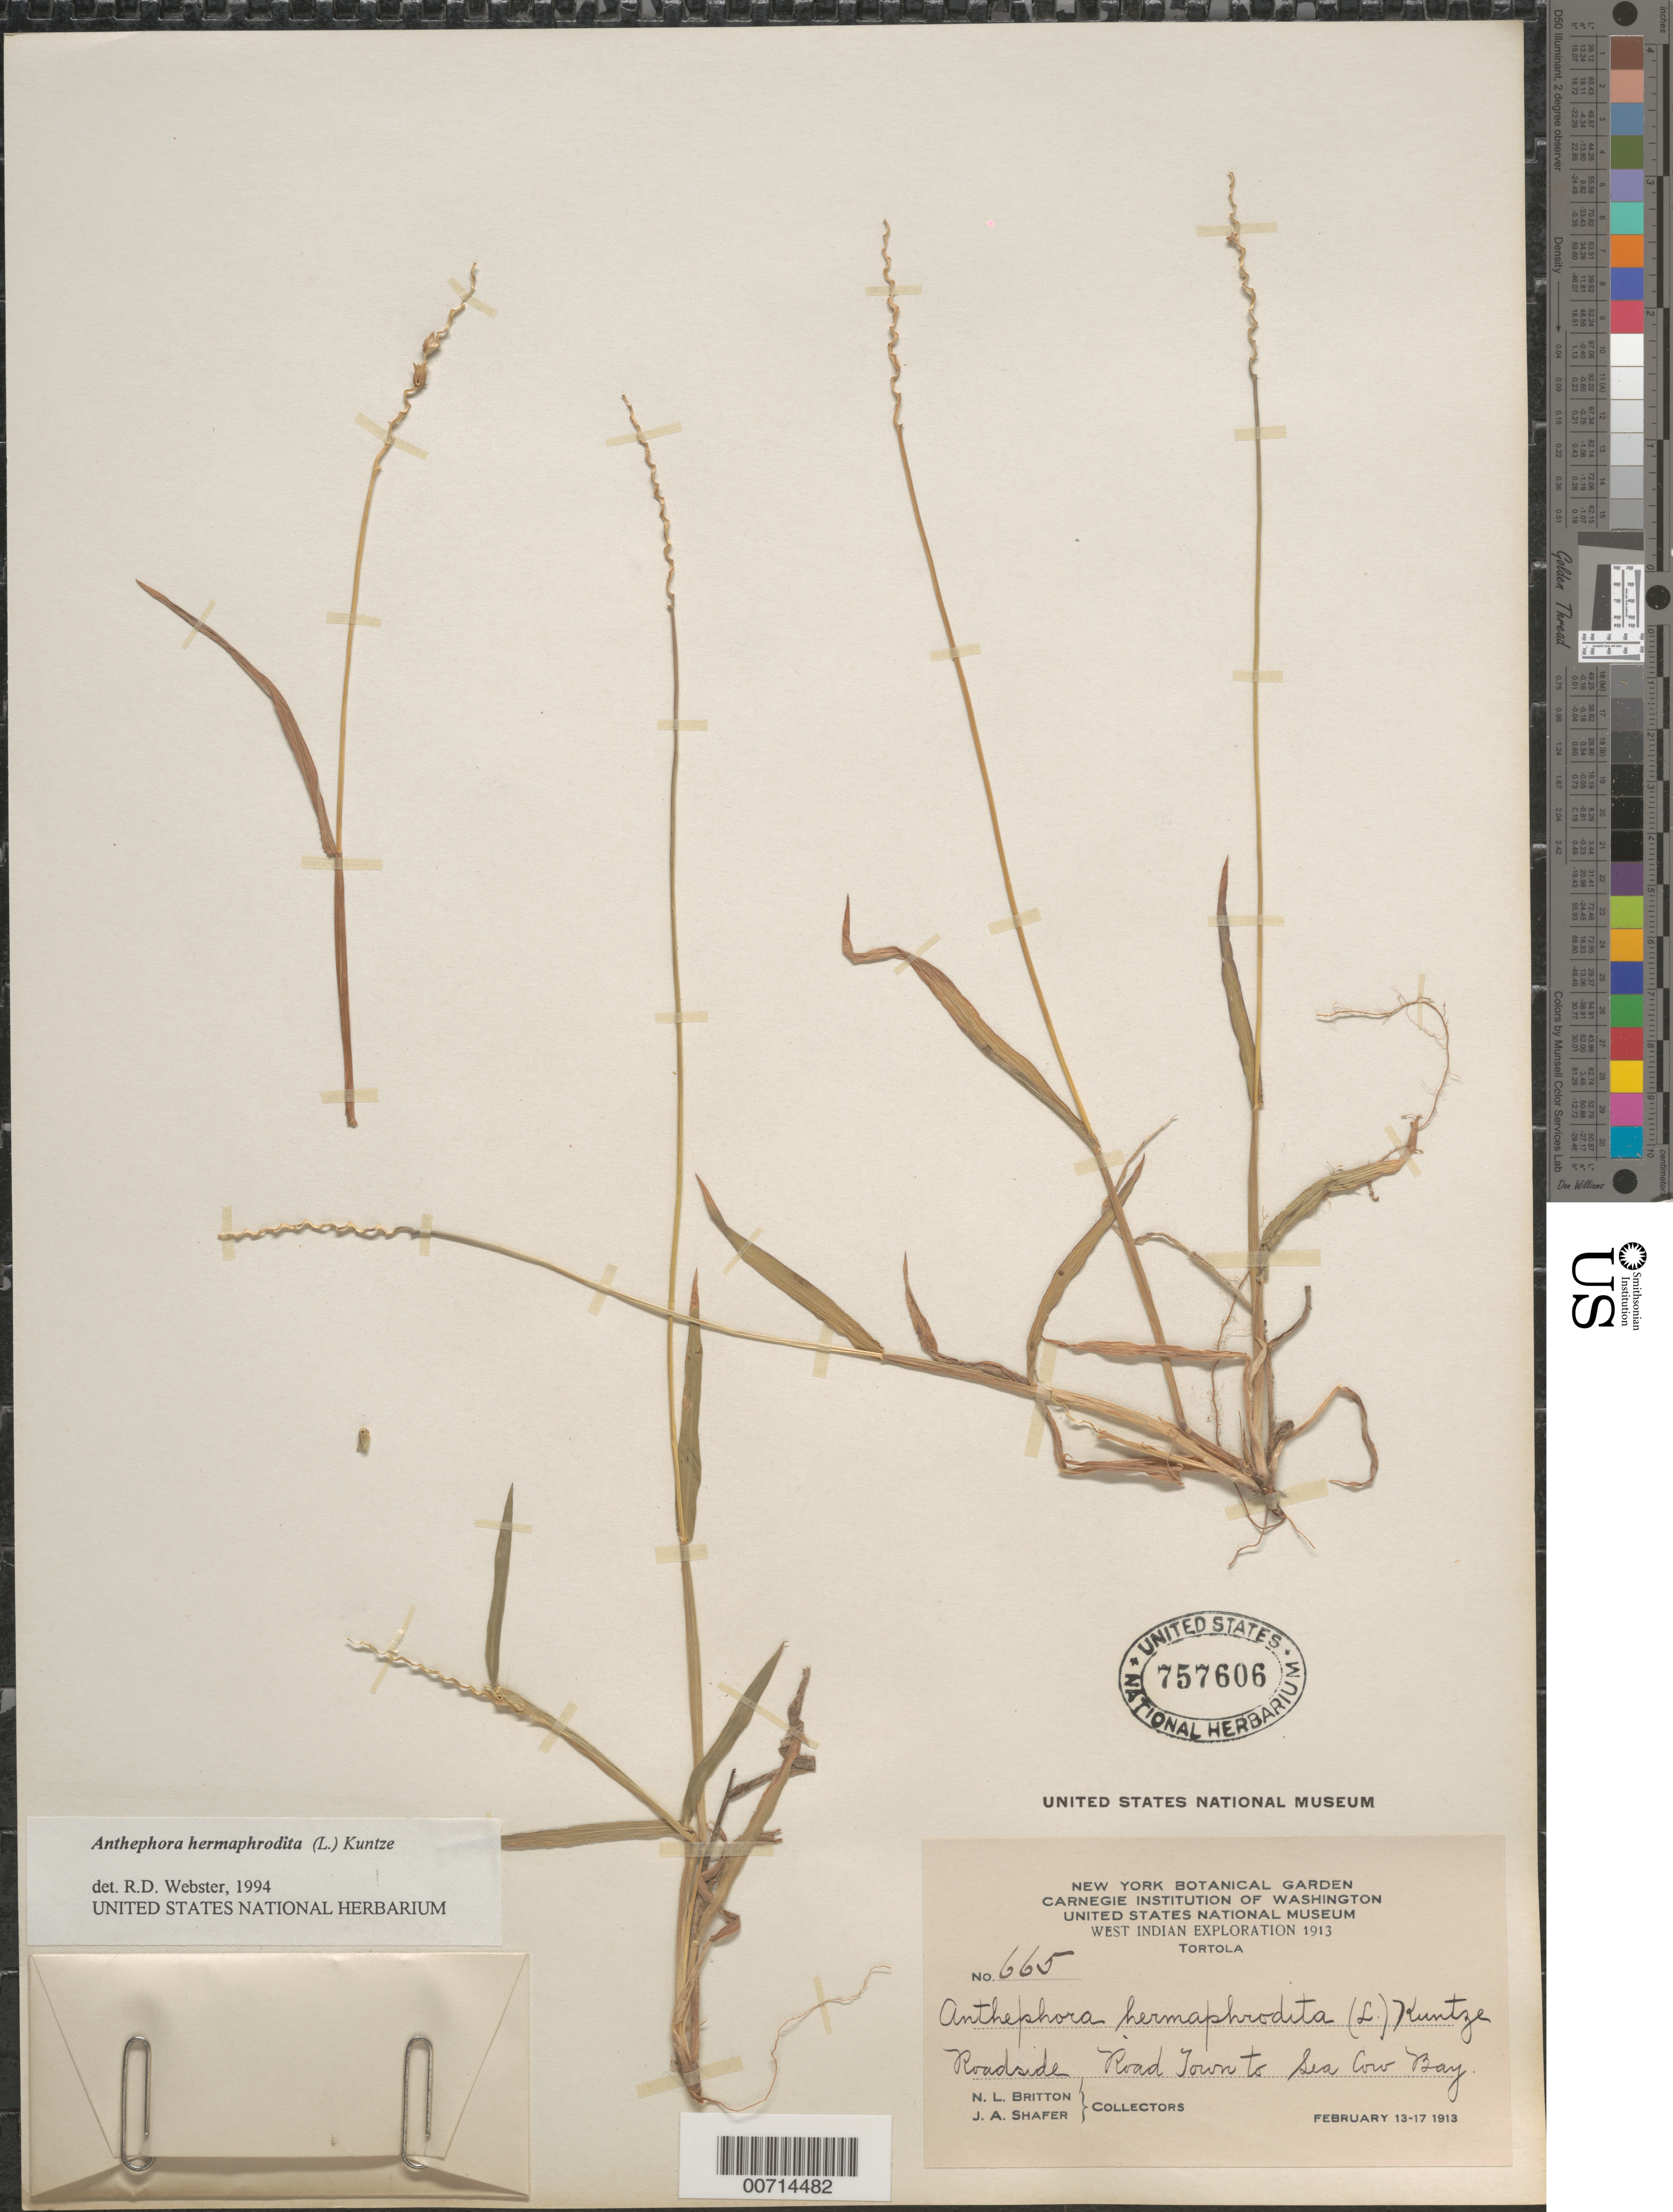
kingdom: Plantae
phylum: Tracheophyta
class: Liliopsida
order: Poales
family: Poaceae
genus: Anthephora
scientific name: Anthephora hermaphrodita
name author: (L.) Kuntze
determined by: Webster, Robert D.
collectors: N. Britton & J. A. Shafer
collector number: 665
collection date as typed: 13 Feb 1913 to 17 Feb 1913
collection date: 1913-02-13/1913-02-17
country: British Virgin Islands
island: Tortola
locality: Tortola; Road Town to Sea Cow Bay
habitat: Roadside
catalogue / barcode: US 757606